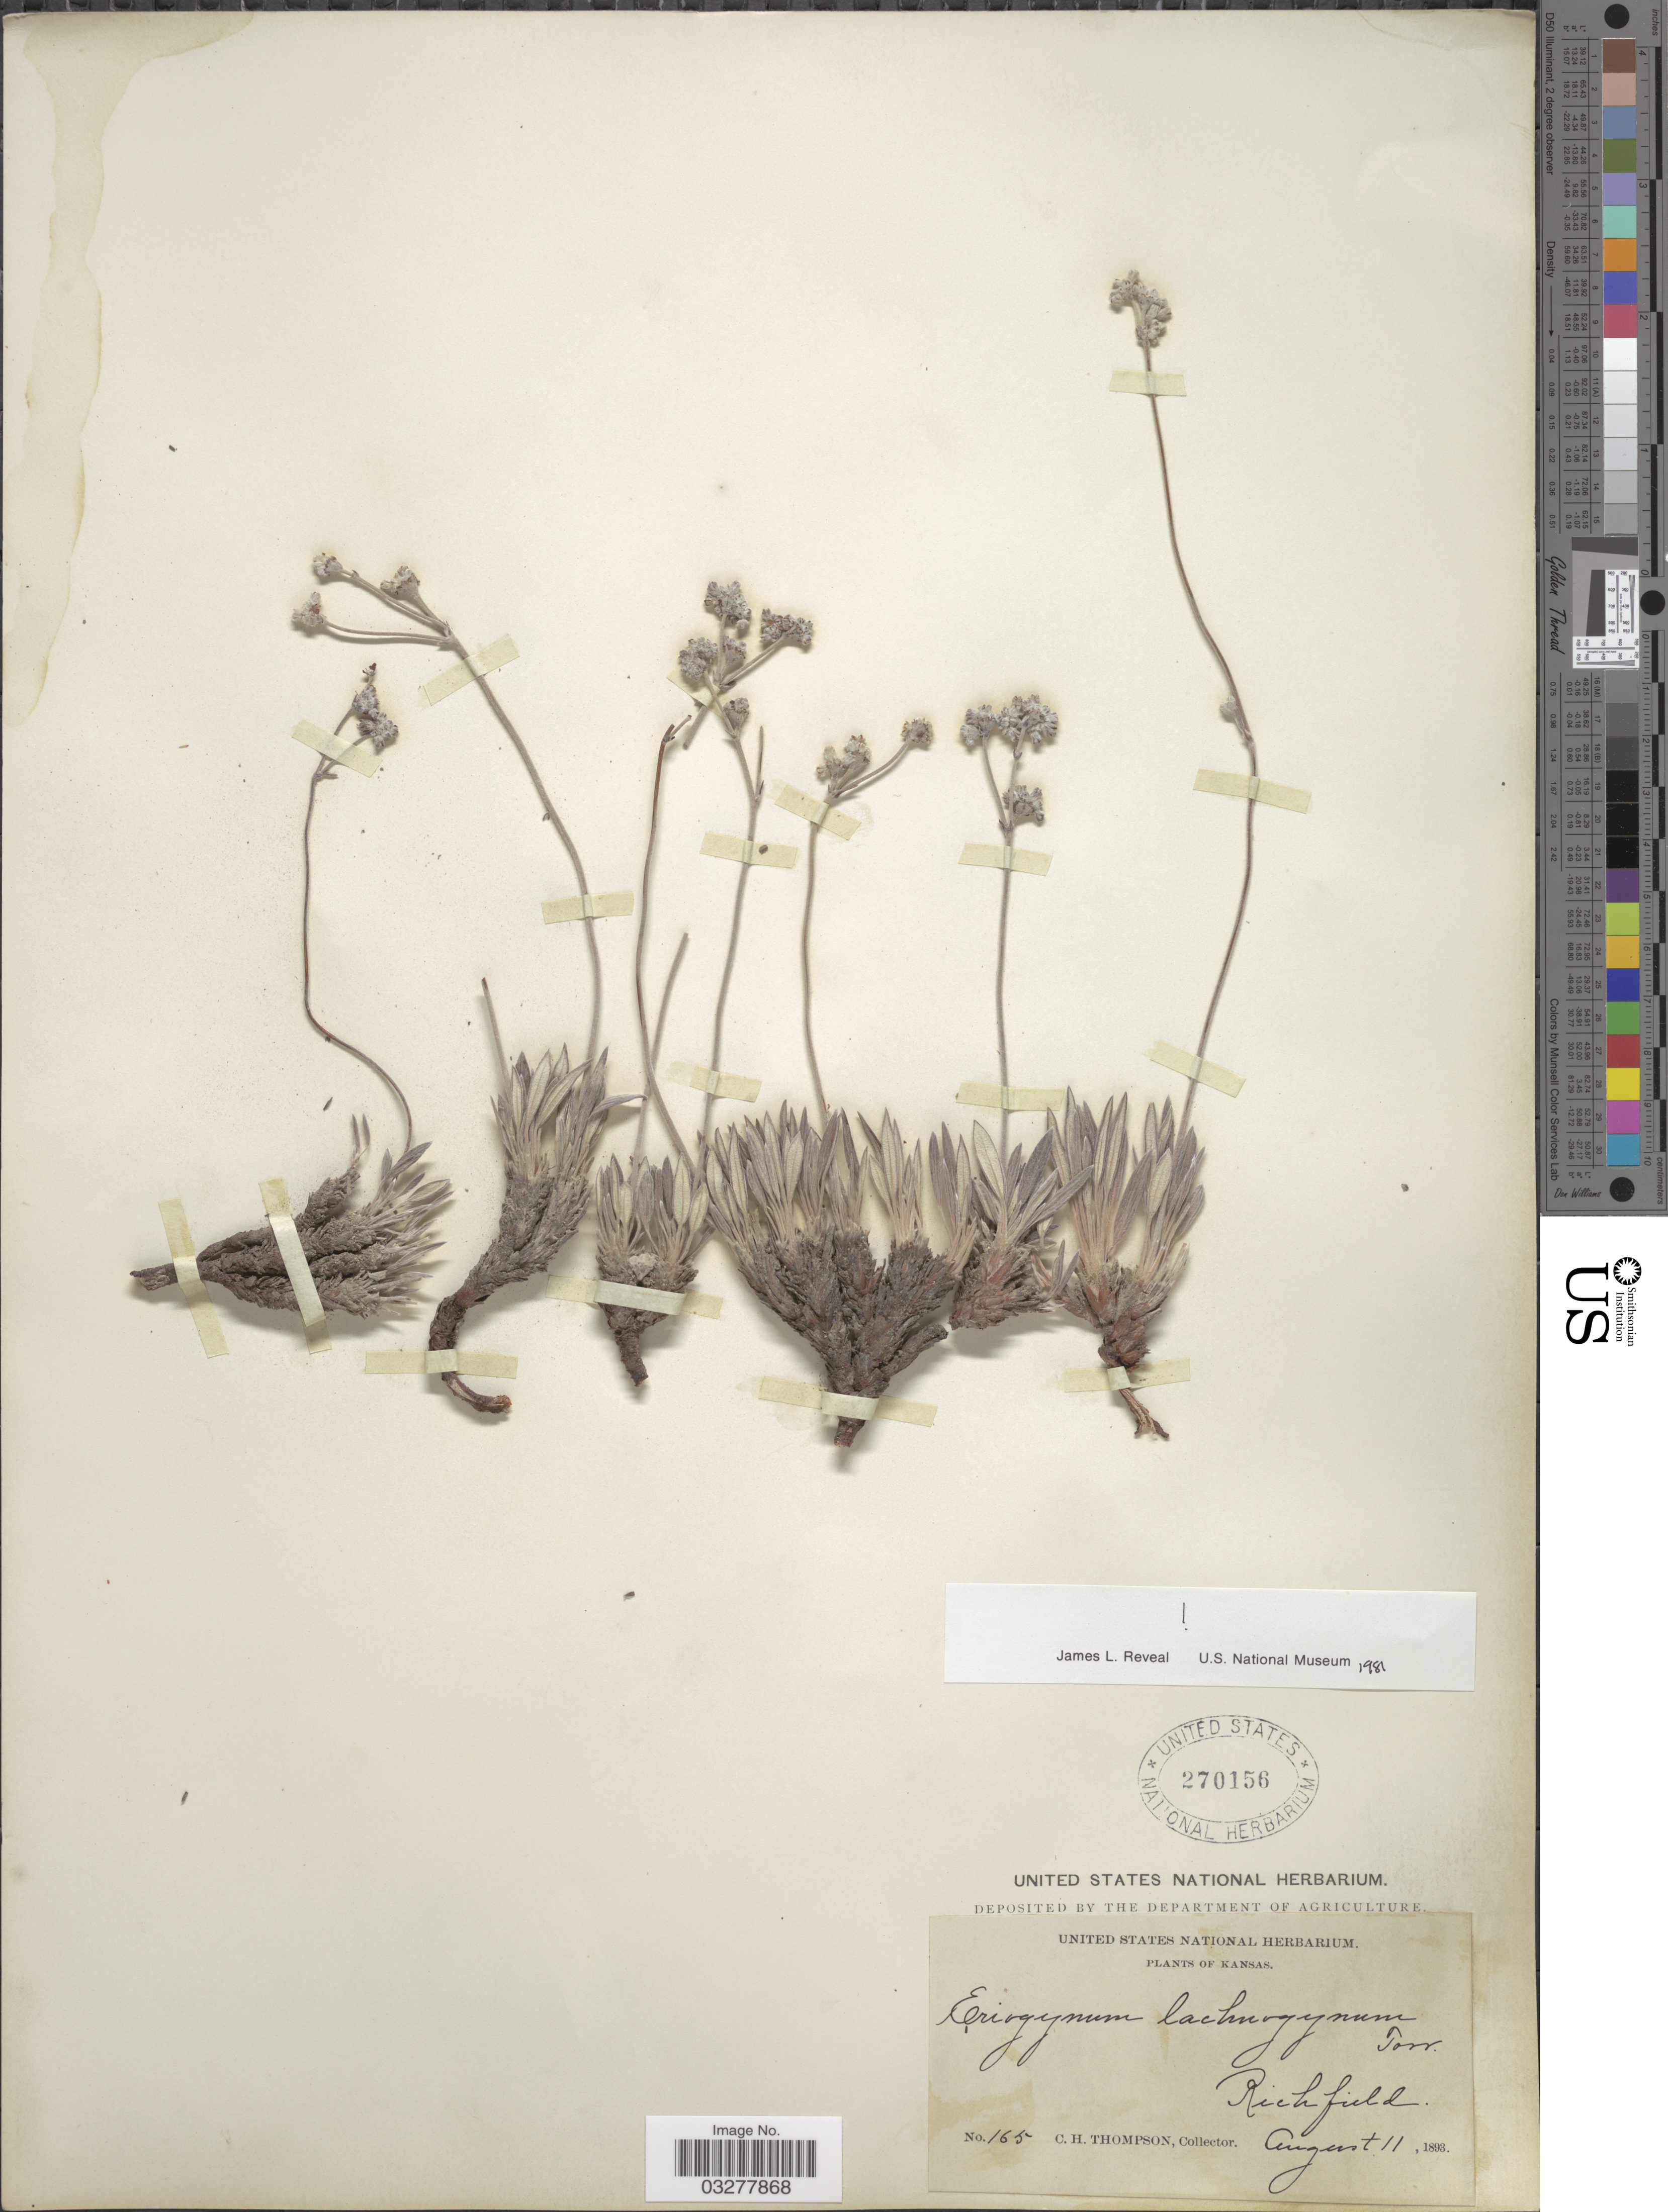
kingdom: Plantae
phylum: Tracheophyta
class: Magnoliopsida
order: Caryophyllales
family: Polygonaceae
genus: Eriogonum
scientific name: Eriogonum lachnogynum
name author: Torr. ex Benth.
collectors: C. H. Thompson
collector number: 165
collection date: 1893-08-11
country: United States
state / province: Kansas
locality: Richfield.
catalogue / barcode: US 270156